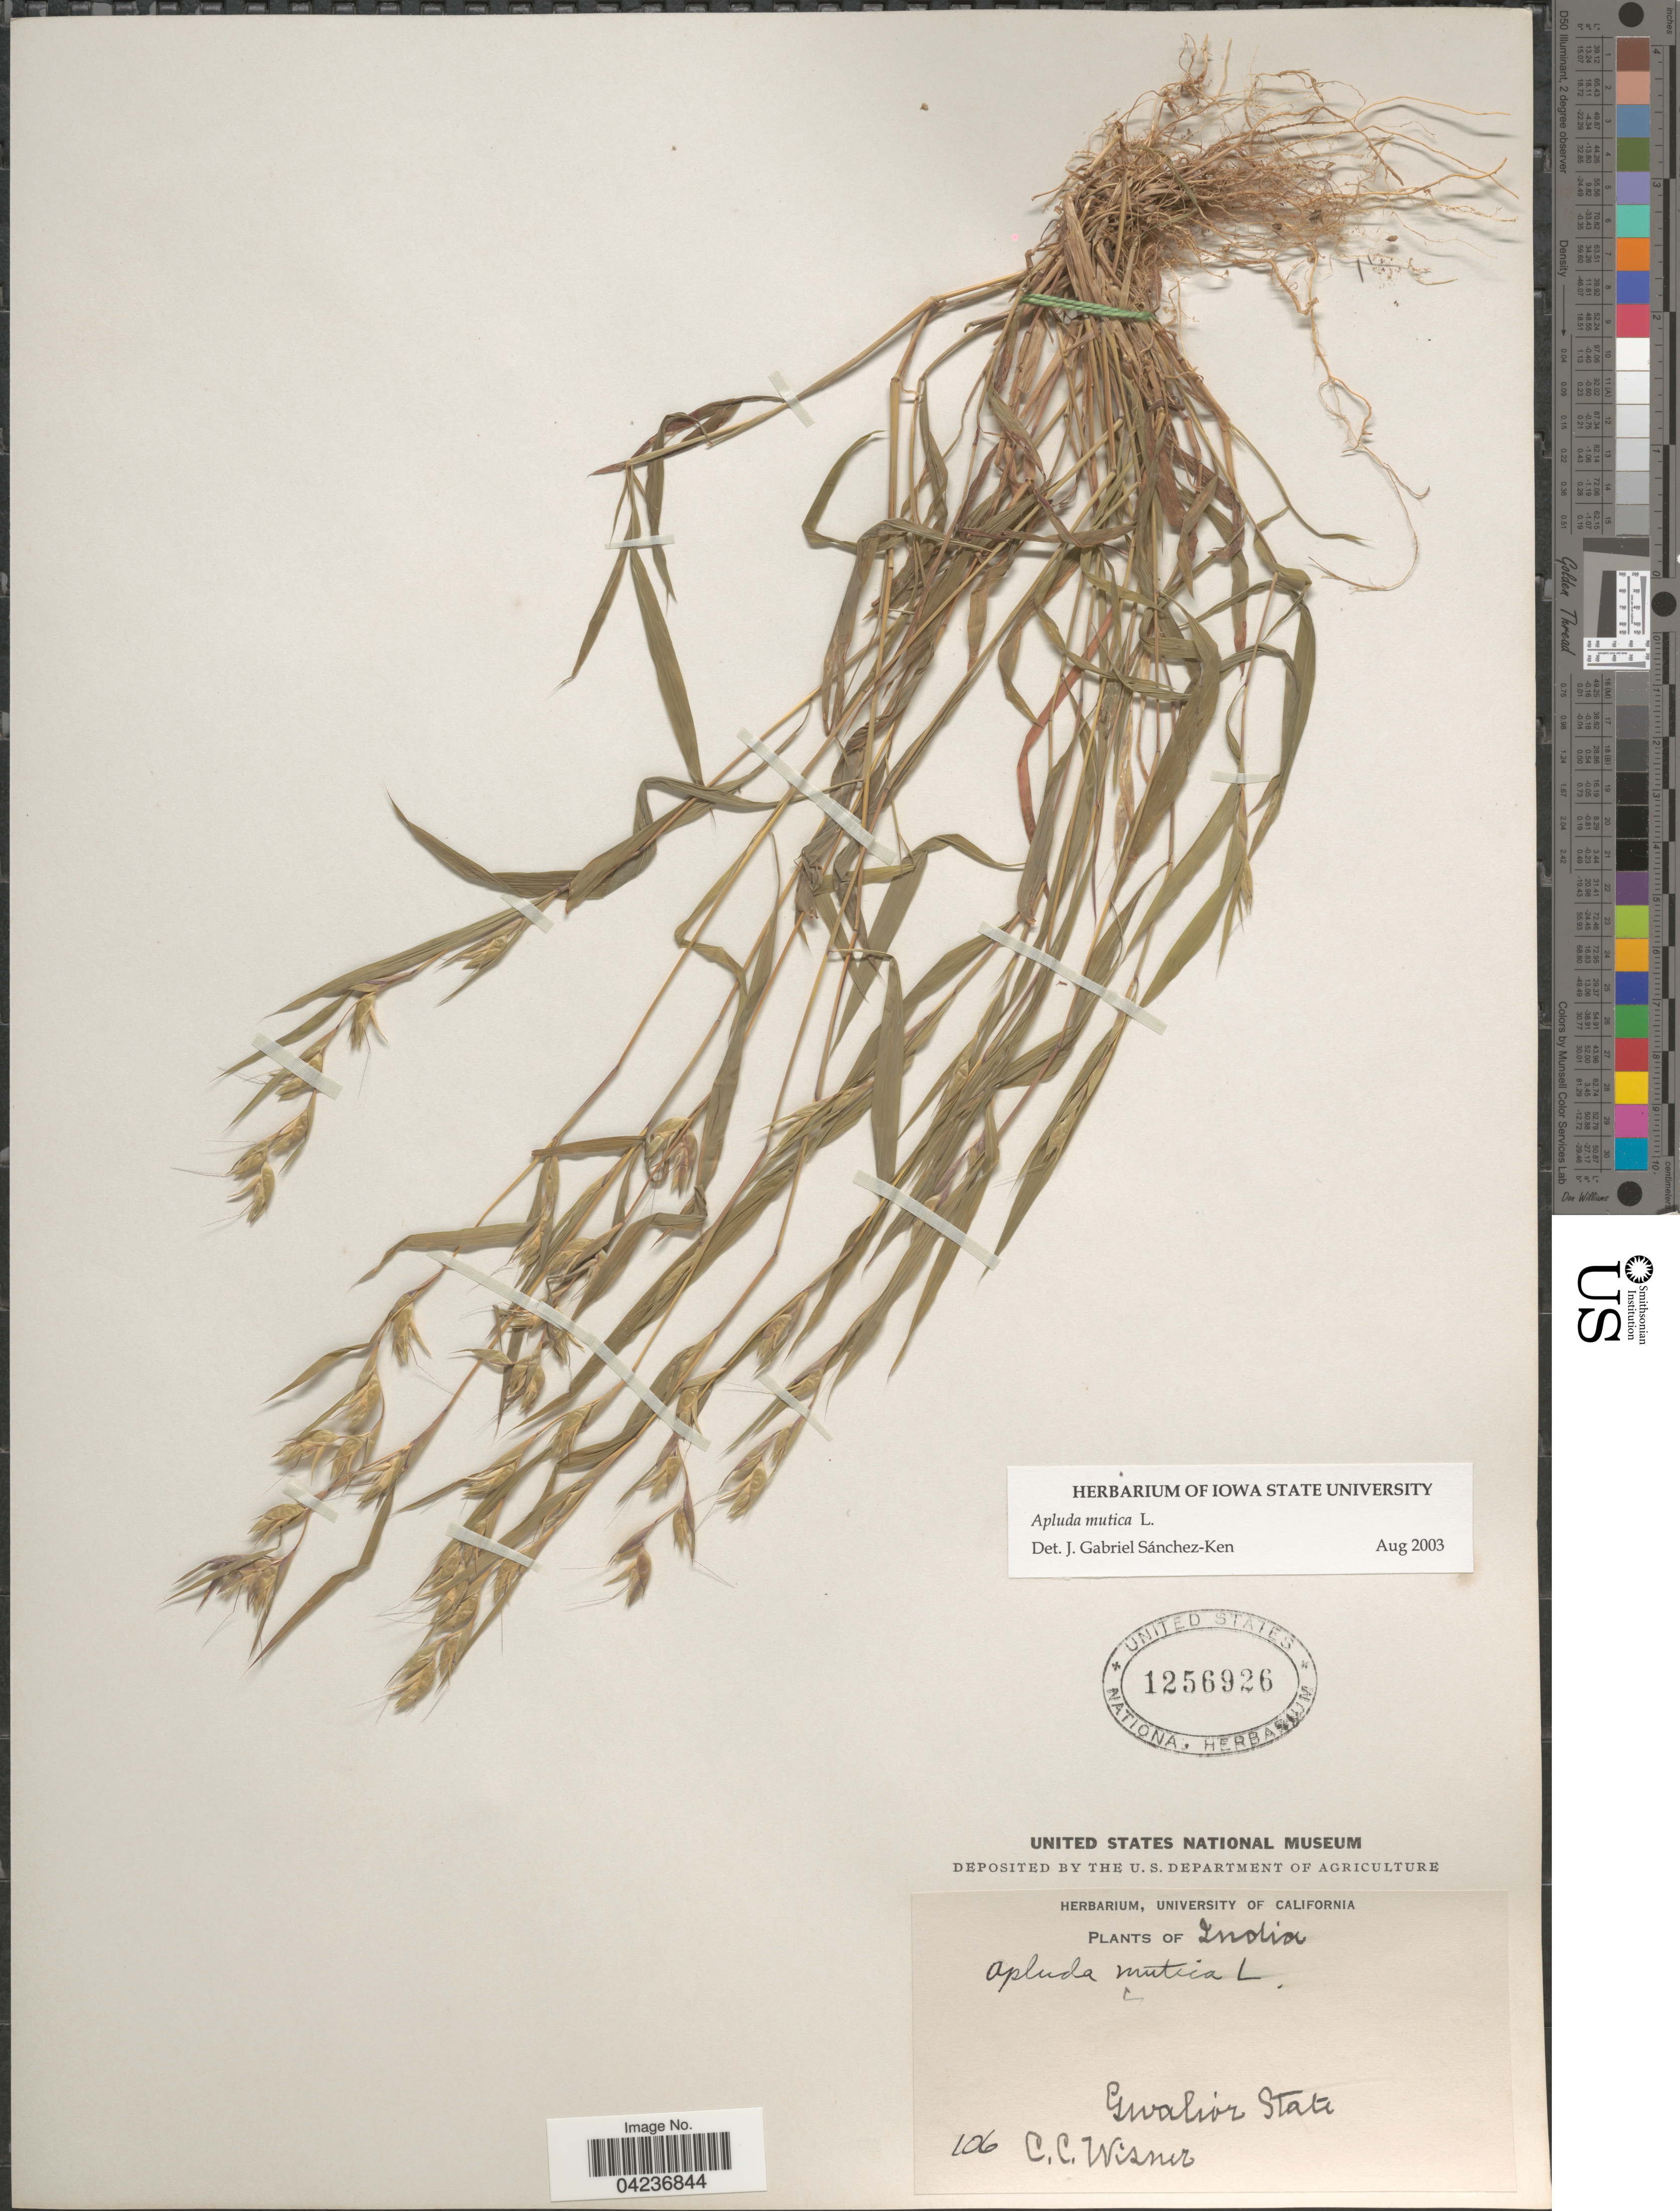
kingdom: Plantae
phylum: Tracheophyta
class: Liliopsida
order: Poales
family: Poaceae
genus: Apluda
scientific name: Apluda mutica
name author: L.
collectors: C. Wisner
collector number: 106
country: India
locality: Gwalior State.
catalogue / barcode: US 1256926